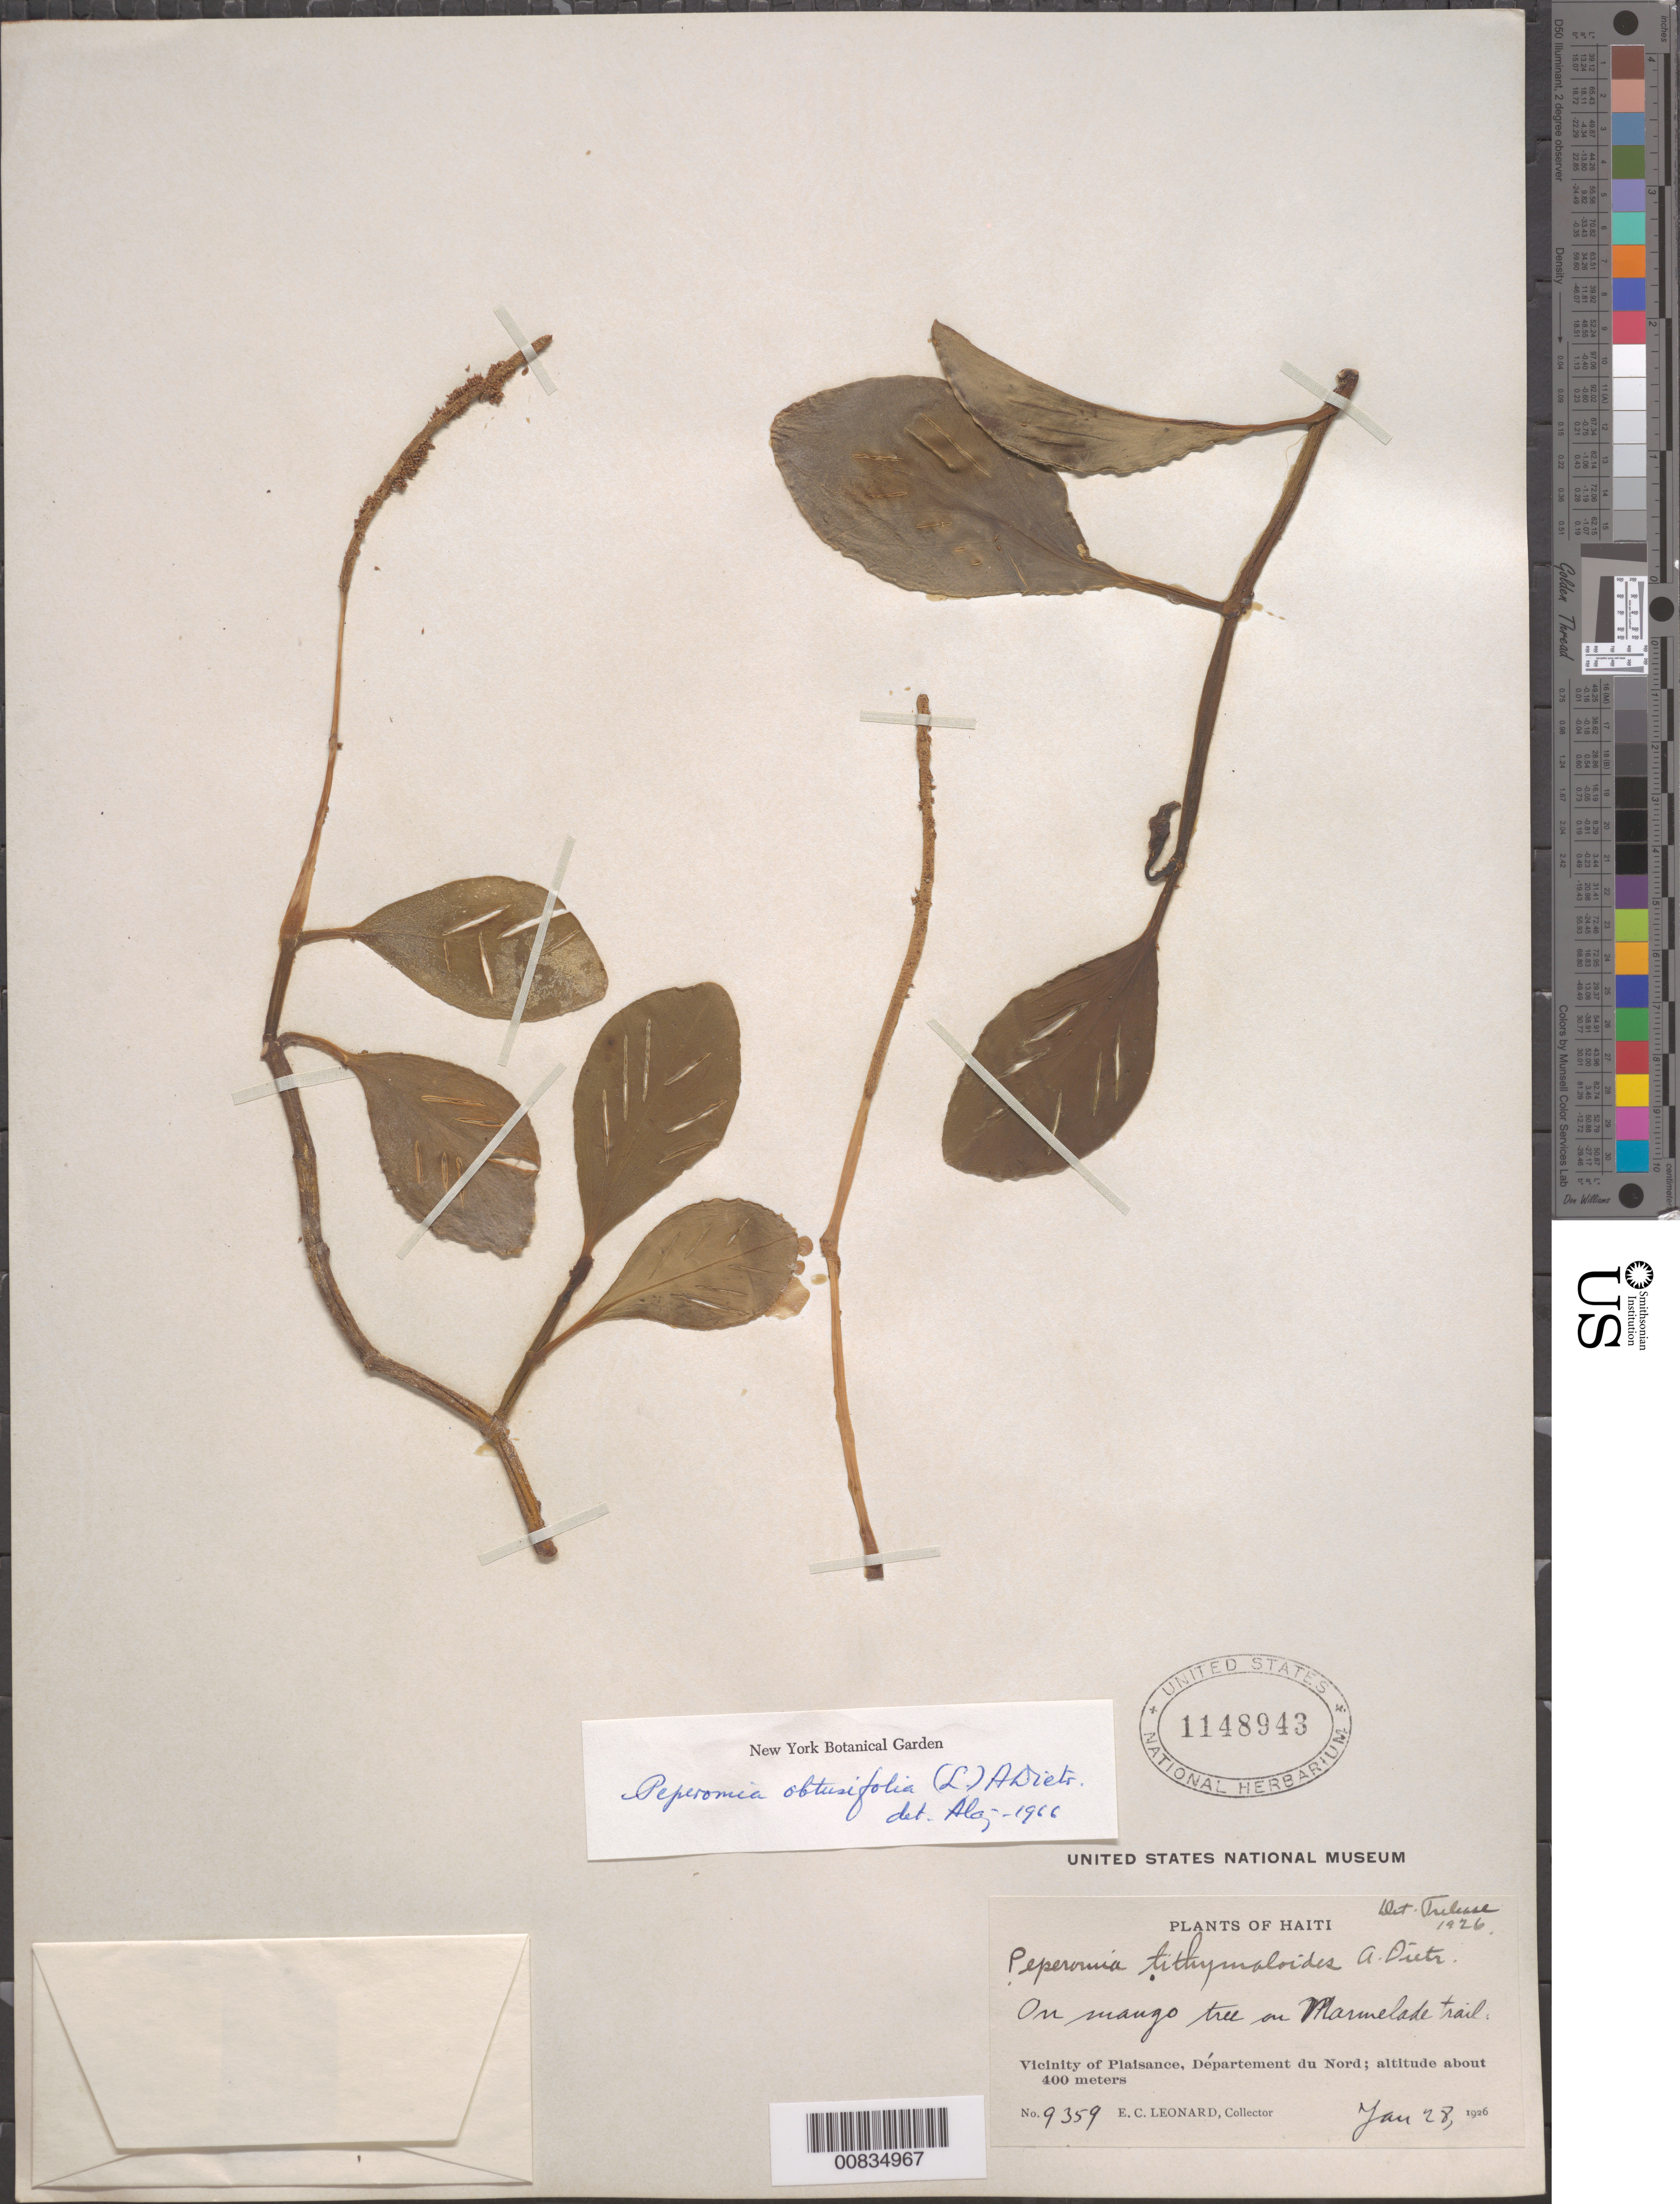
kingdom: Plantae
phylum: Tracheophyta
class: Magnoliopsida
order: Piperales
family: Piperaceae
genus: Peperomia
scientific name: Peperomia obtusifolia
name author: (L.) A. Dietr.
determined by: Liogier, Alain H.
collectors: E. C. Leonard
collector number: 9359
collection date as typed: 28 Jan 1926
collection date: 1926-01-28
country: Haiti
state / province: Nord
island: Hispaniola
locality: Vicinity of Plaisance on Marmelade trail.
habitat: On mango tree.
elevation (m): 400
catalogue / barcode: US 1148943